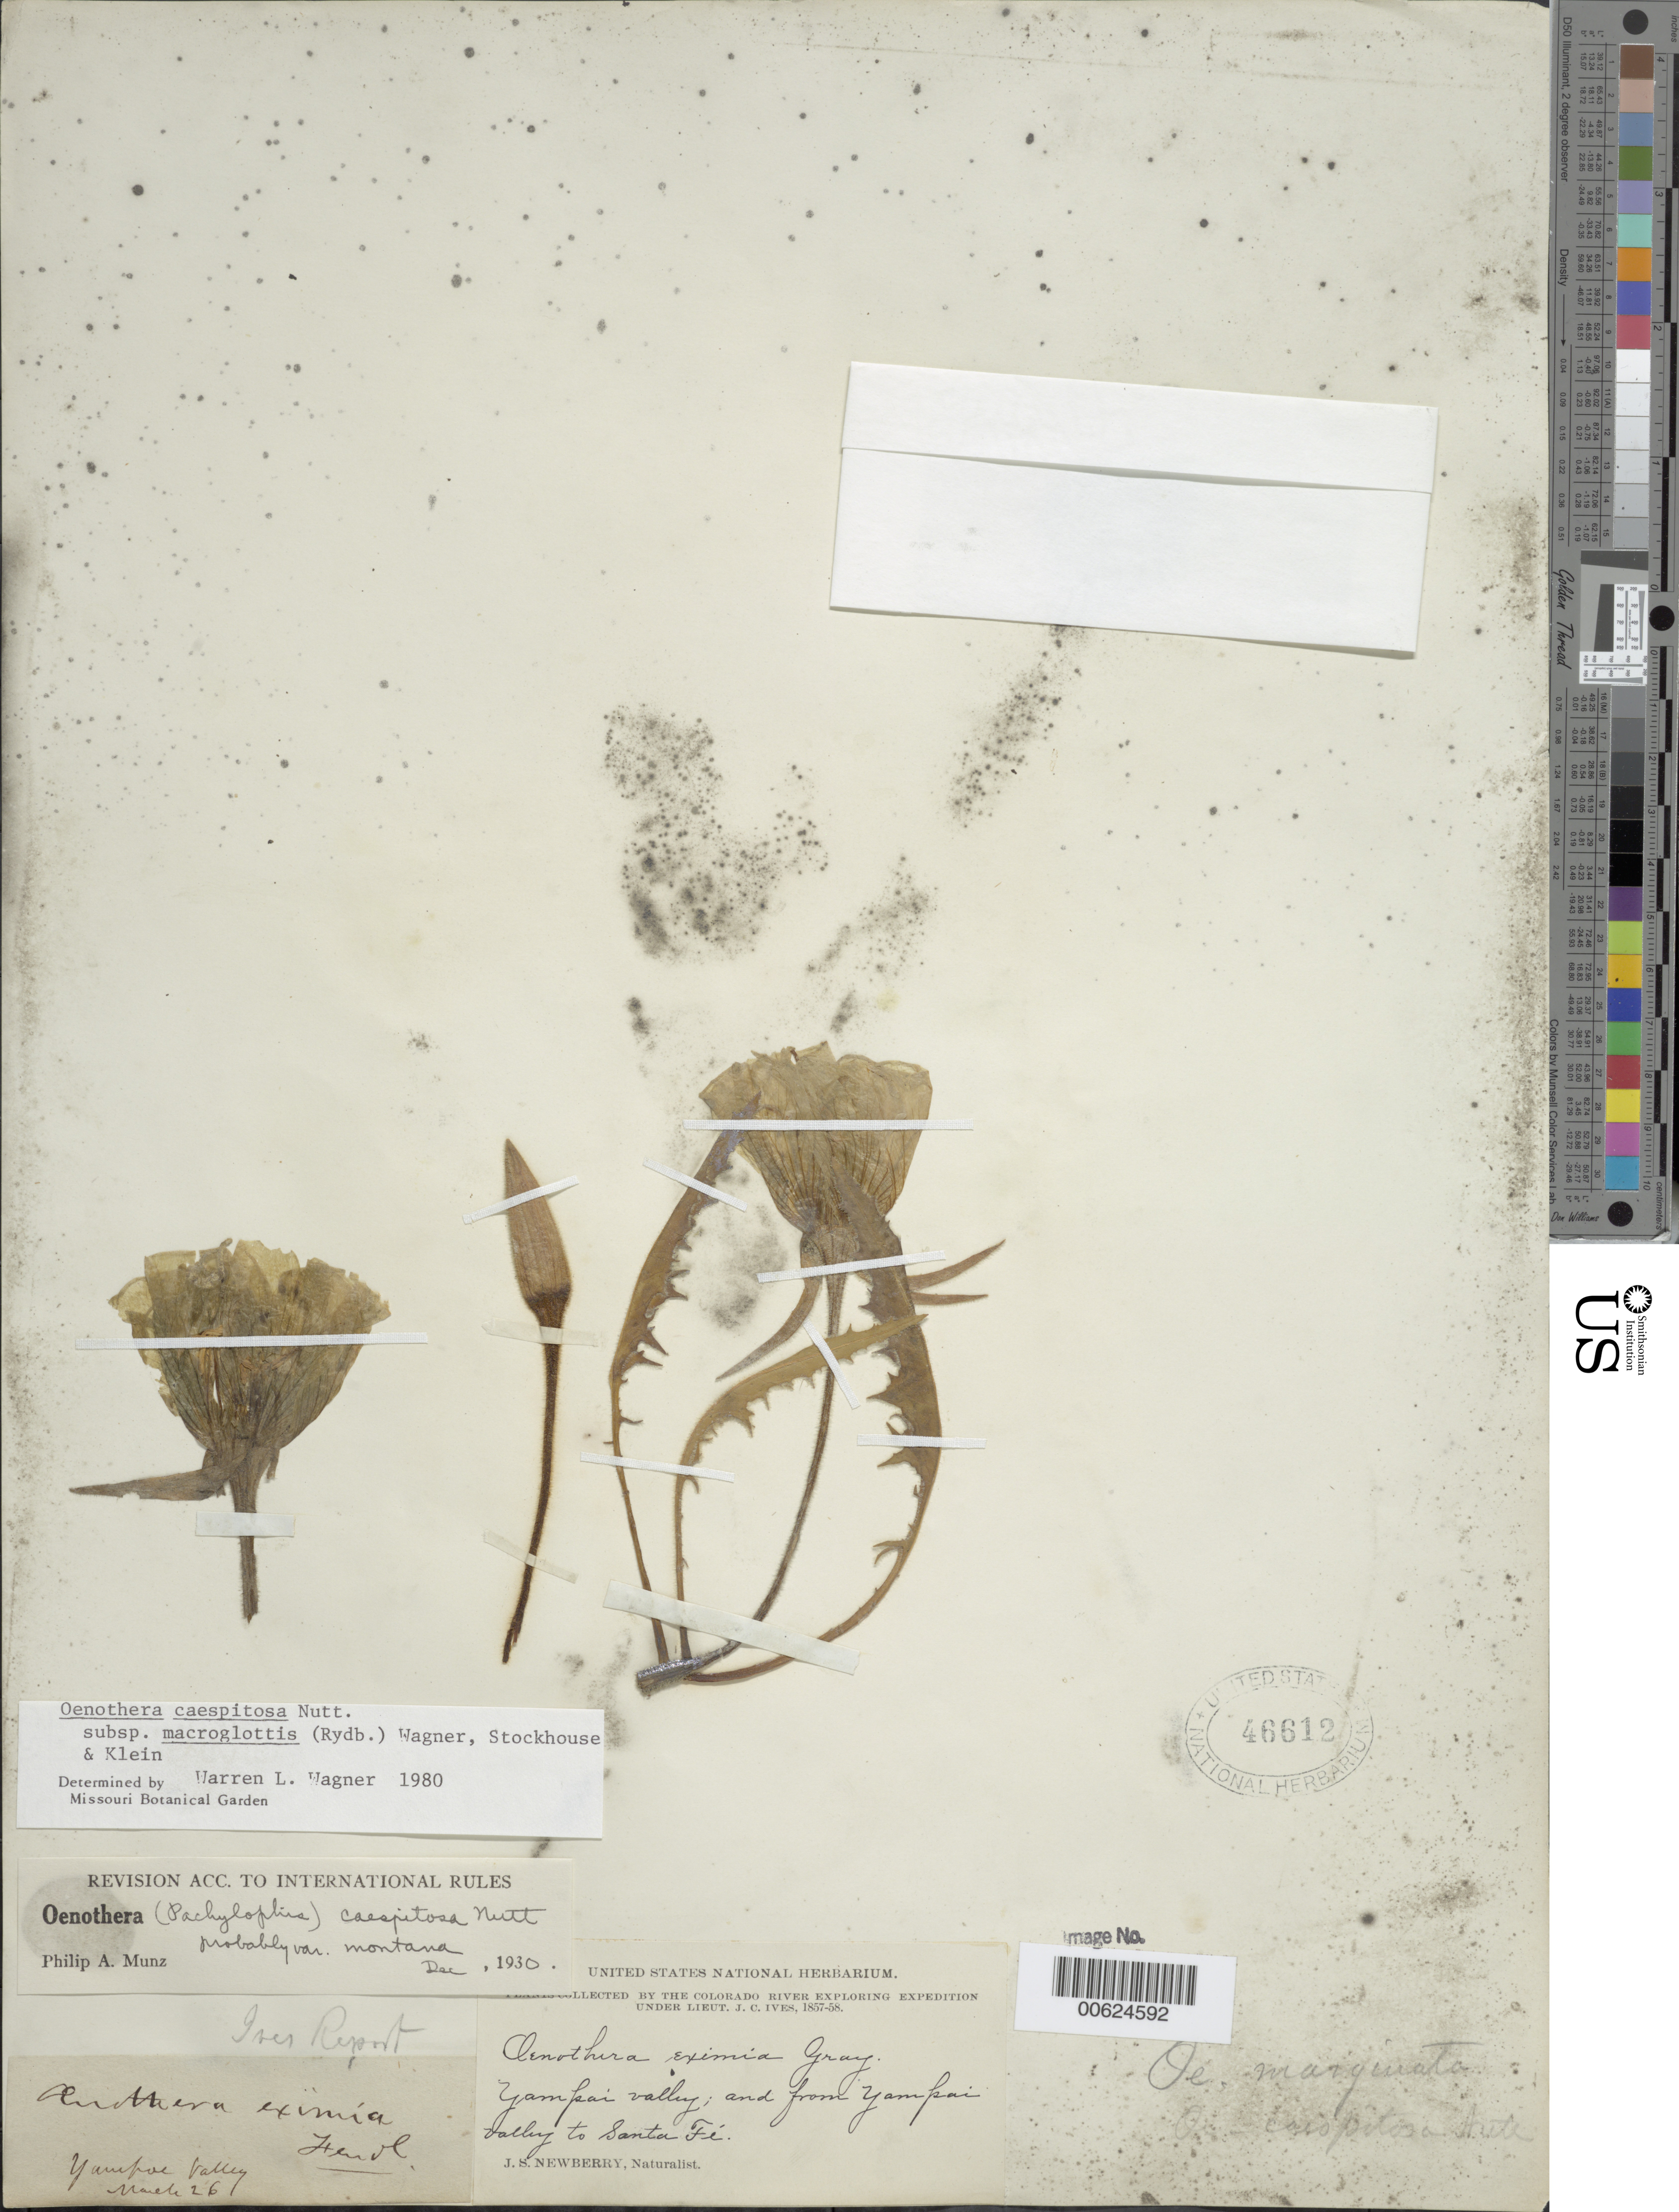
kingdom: Plantae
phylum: Tracheophyta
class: Magnoliopsida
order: Myrtales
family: Onagraceae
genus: Oenothera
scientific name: Oenothera cespitosa subsp. macroglottis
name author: (Rydb.) W.L. Wagner et al.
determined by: Wagner, W. L., (BOT), Smithsonian Institution - National Museum of Natural History (UNITED STATES)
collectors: J. S. Newberry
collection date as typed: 26 Mar 1857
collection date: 1857-03-26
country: United States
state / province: Colorado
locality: Yampai Valley to Santa Fe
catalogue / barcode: US 46612